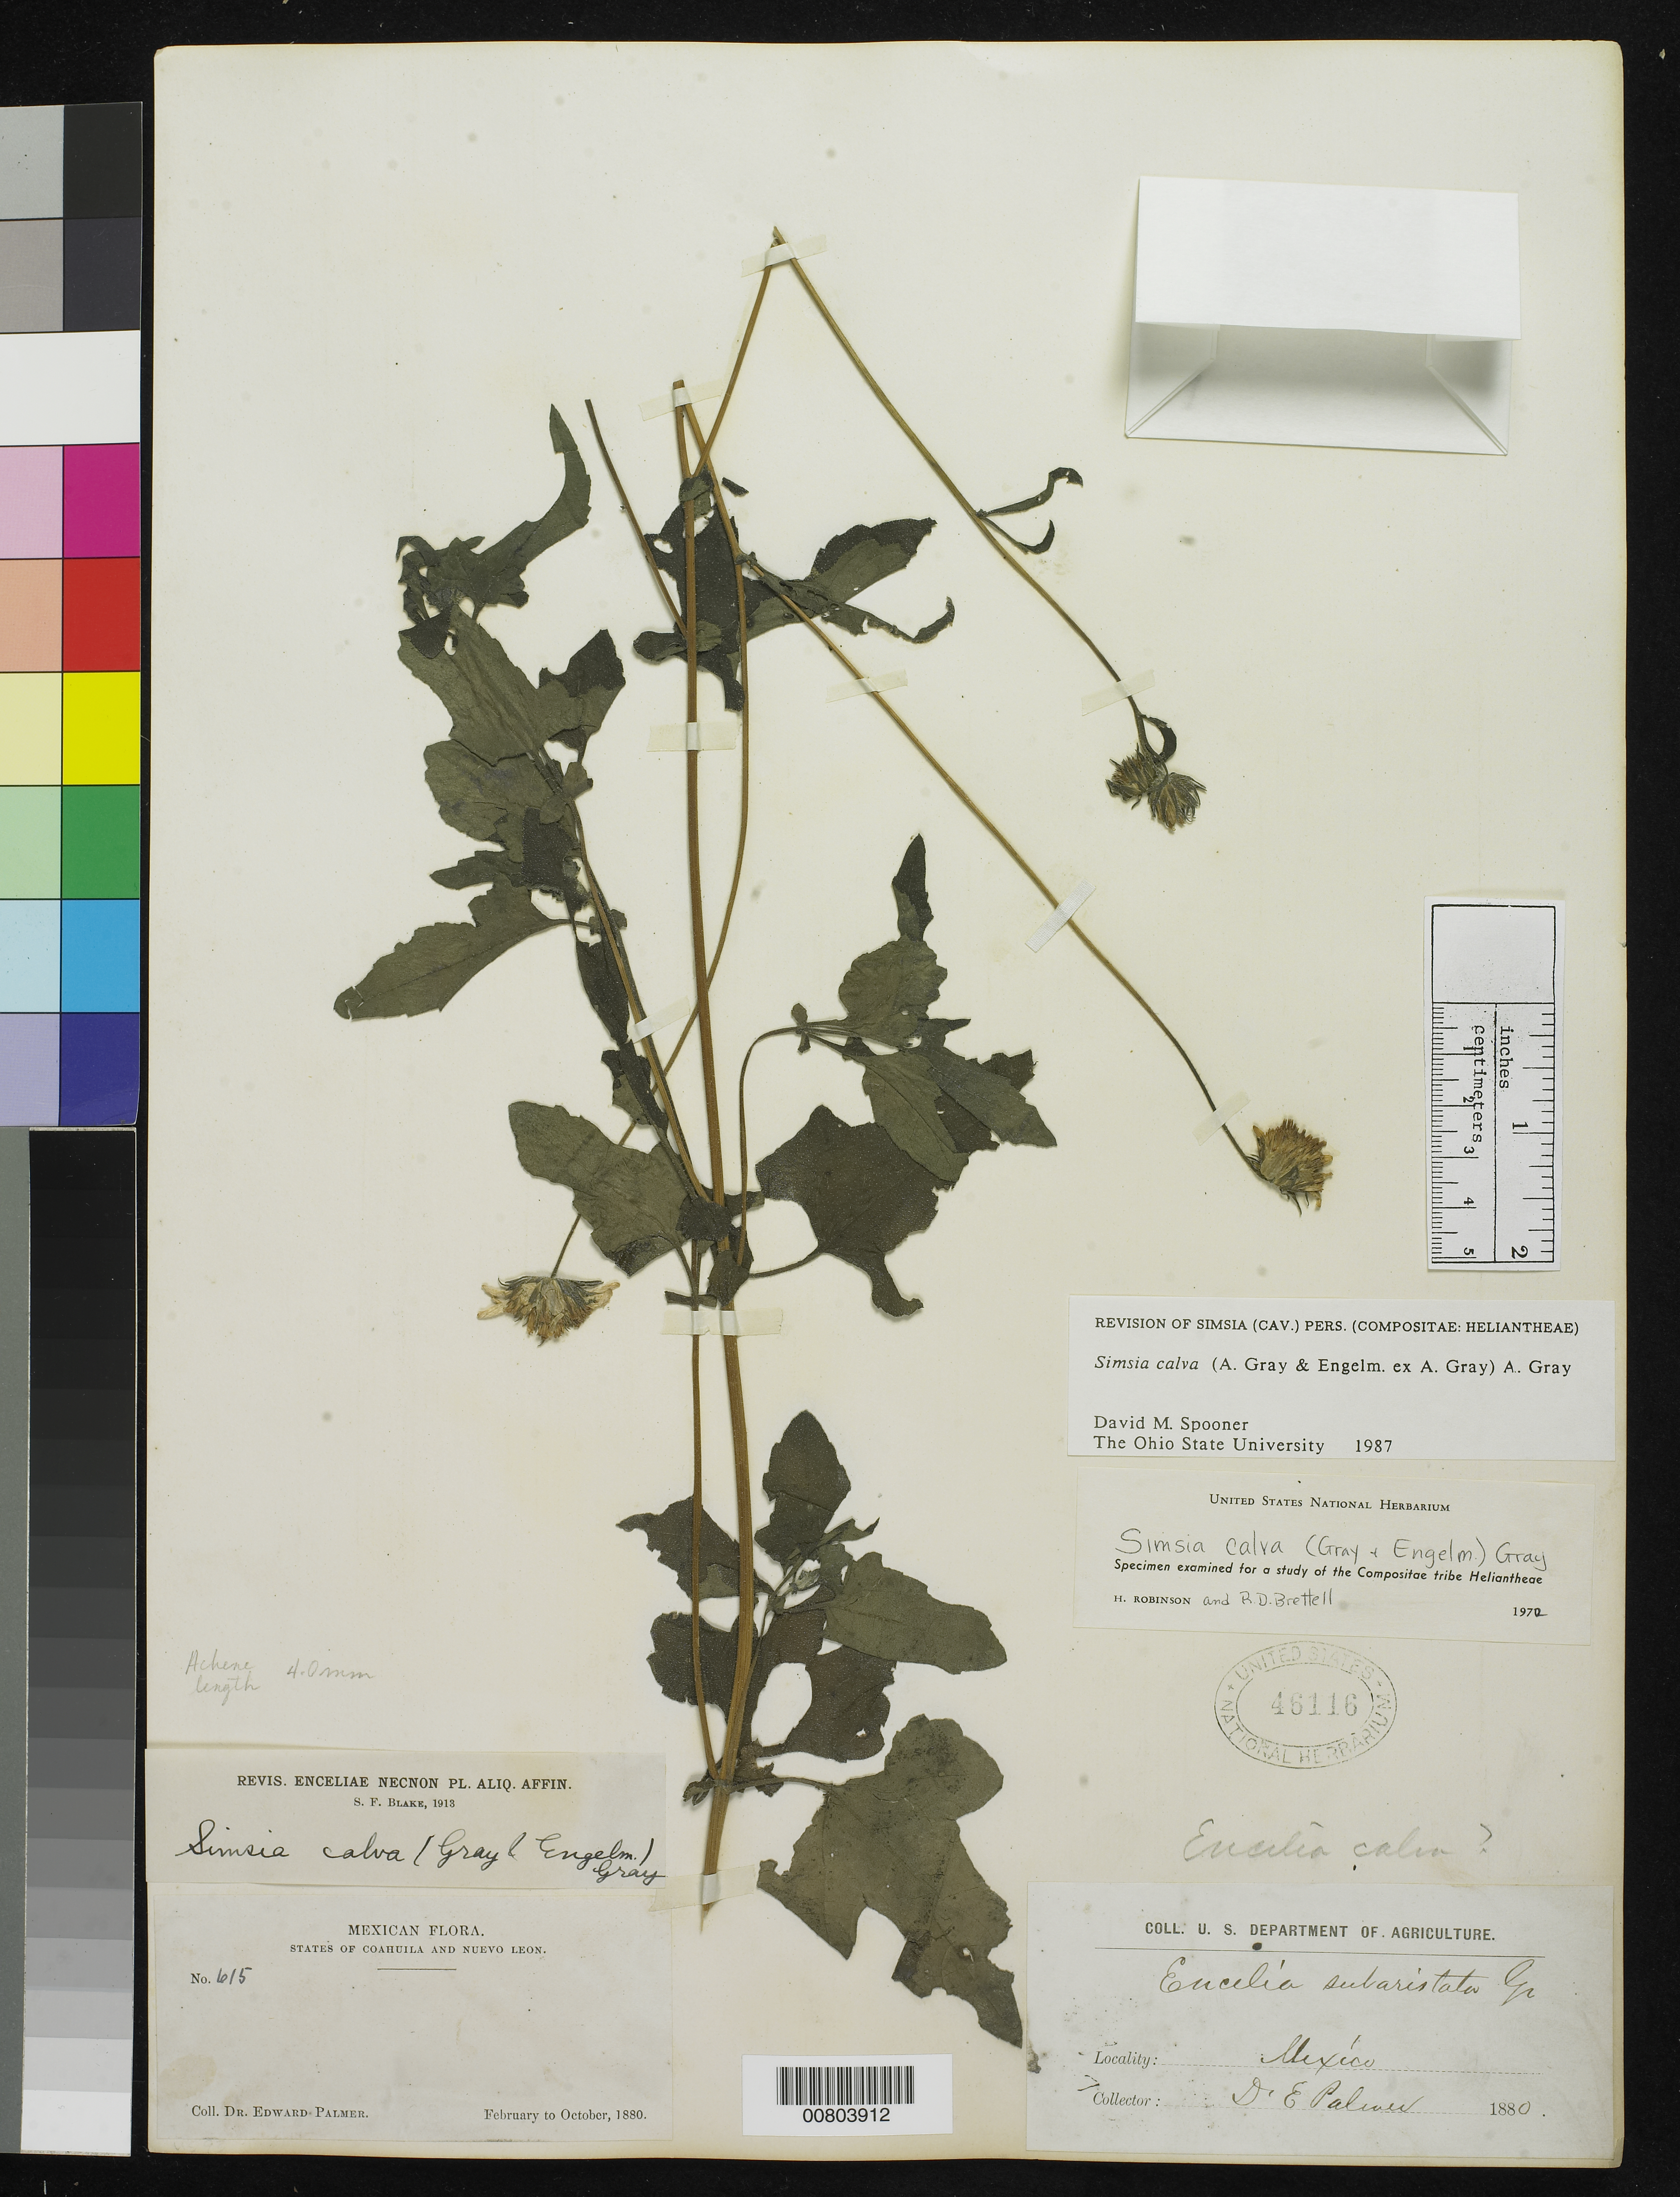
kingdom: Plantae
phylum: Tracheophyta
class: Magnoliopsida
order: Asterales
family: Asteraceae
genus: Simsia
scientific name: Simsia calva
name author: A. Gray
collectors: E. Palmer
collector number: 615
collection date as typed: Feb 1880 to -- Oct 1880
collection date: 1880-02/1880-10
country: Mexico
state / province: Coahuila / Nuevo León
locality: States of Coahuila and Nuevo León.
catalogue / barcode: US 46116